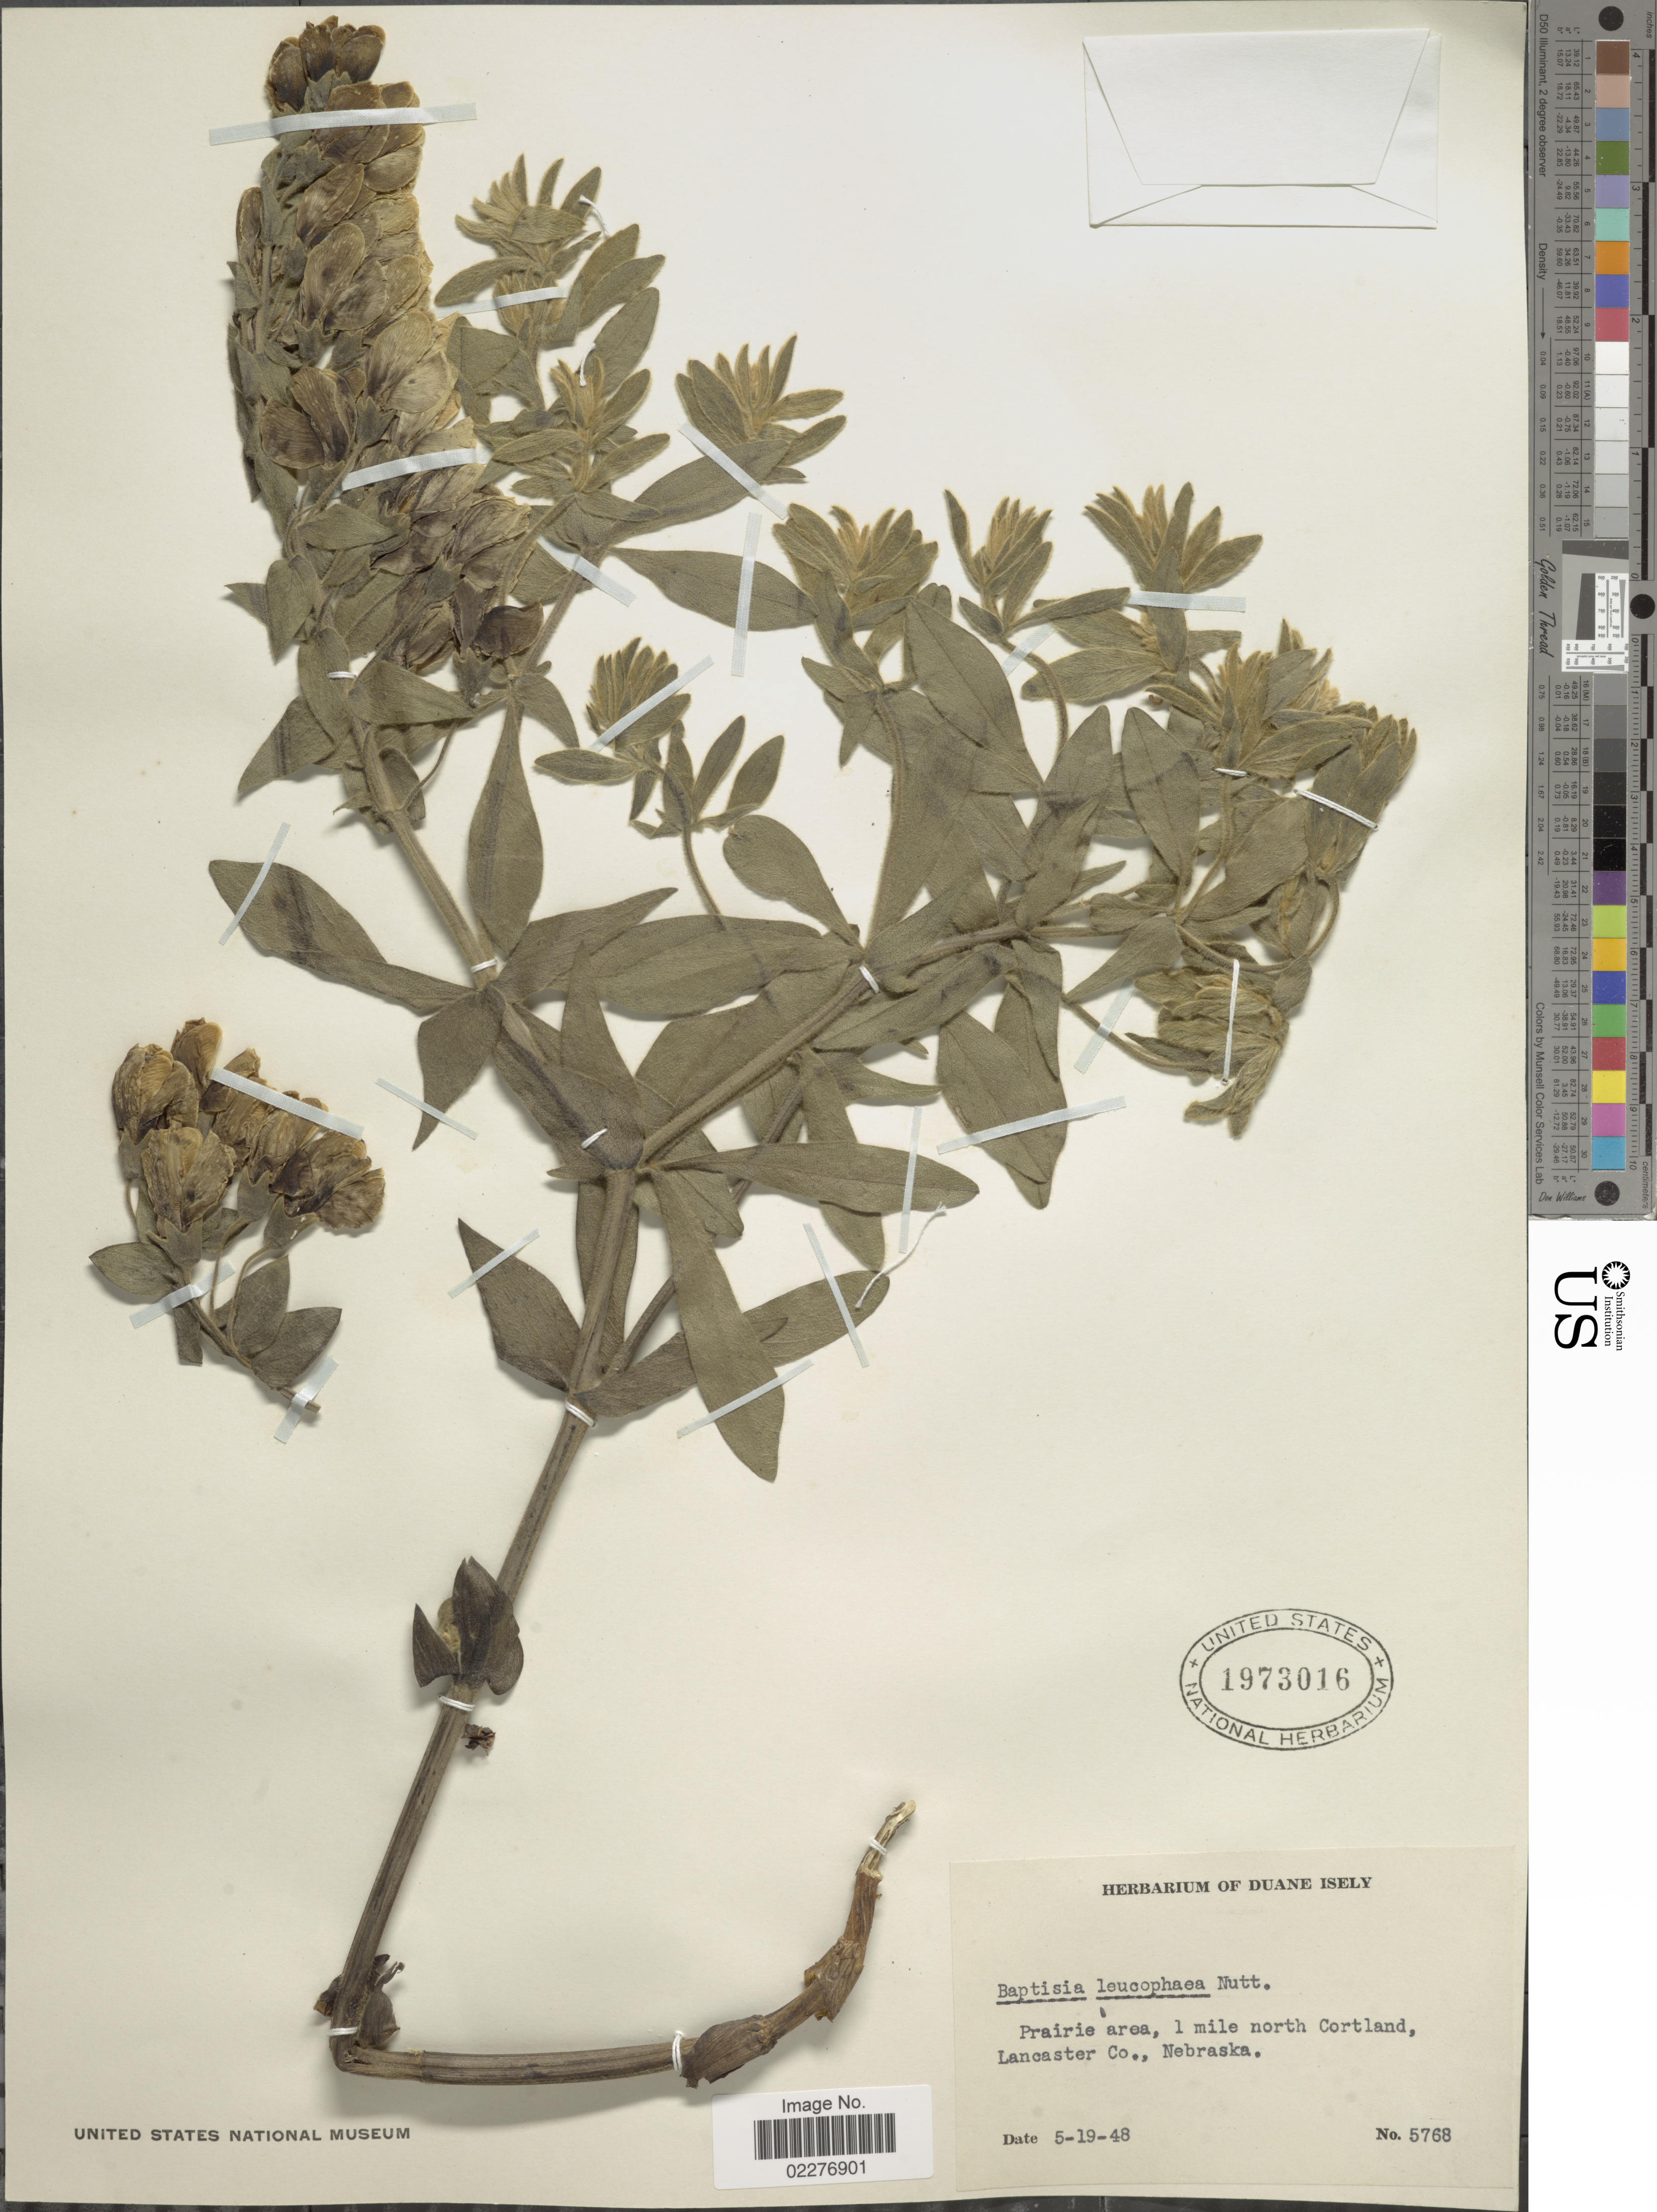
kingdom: Plantae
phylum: Tracheophyta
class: Magnoliopsida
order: Fabales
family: Fabaceae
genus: Baptisia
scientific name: Baptisia leucophaea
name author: Nutt.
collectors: ex. herb. Duane Isely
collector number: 5768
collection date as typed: Transcribed d/m/y: 19/5/48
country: United States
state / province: Nebraska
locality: Prairie area, 1 mile north Cortland, Lancaster Co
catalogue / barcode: US 1973016